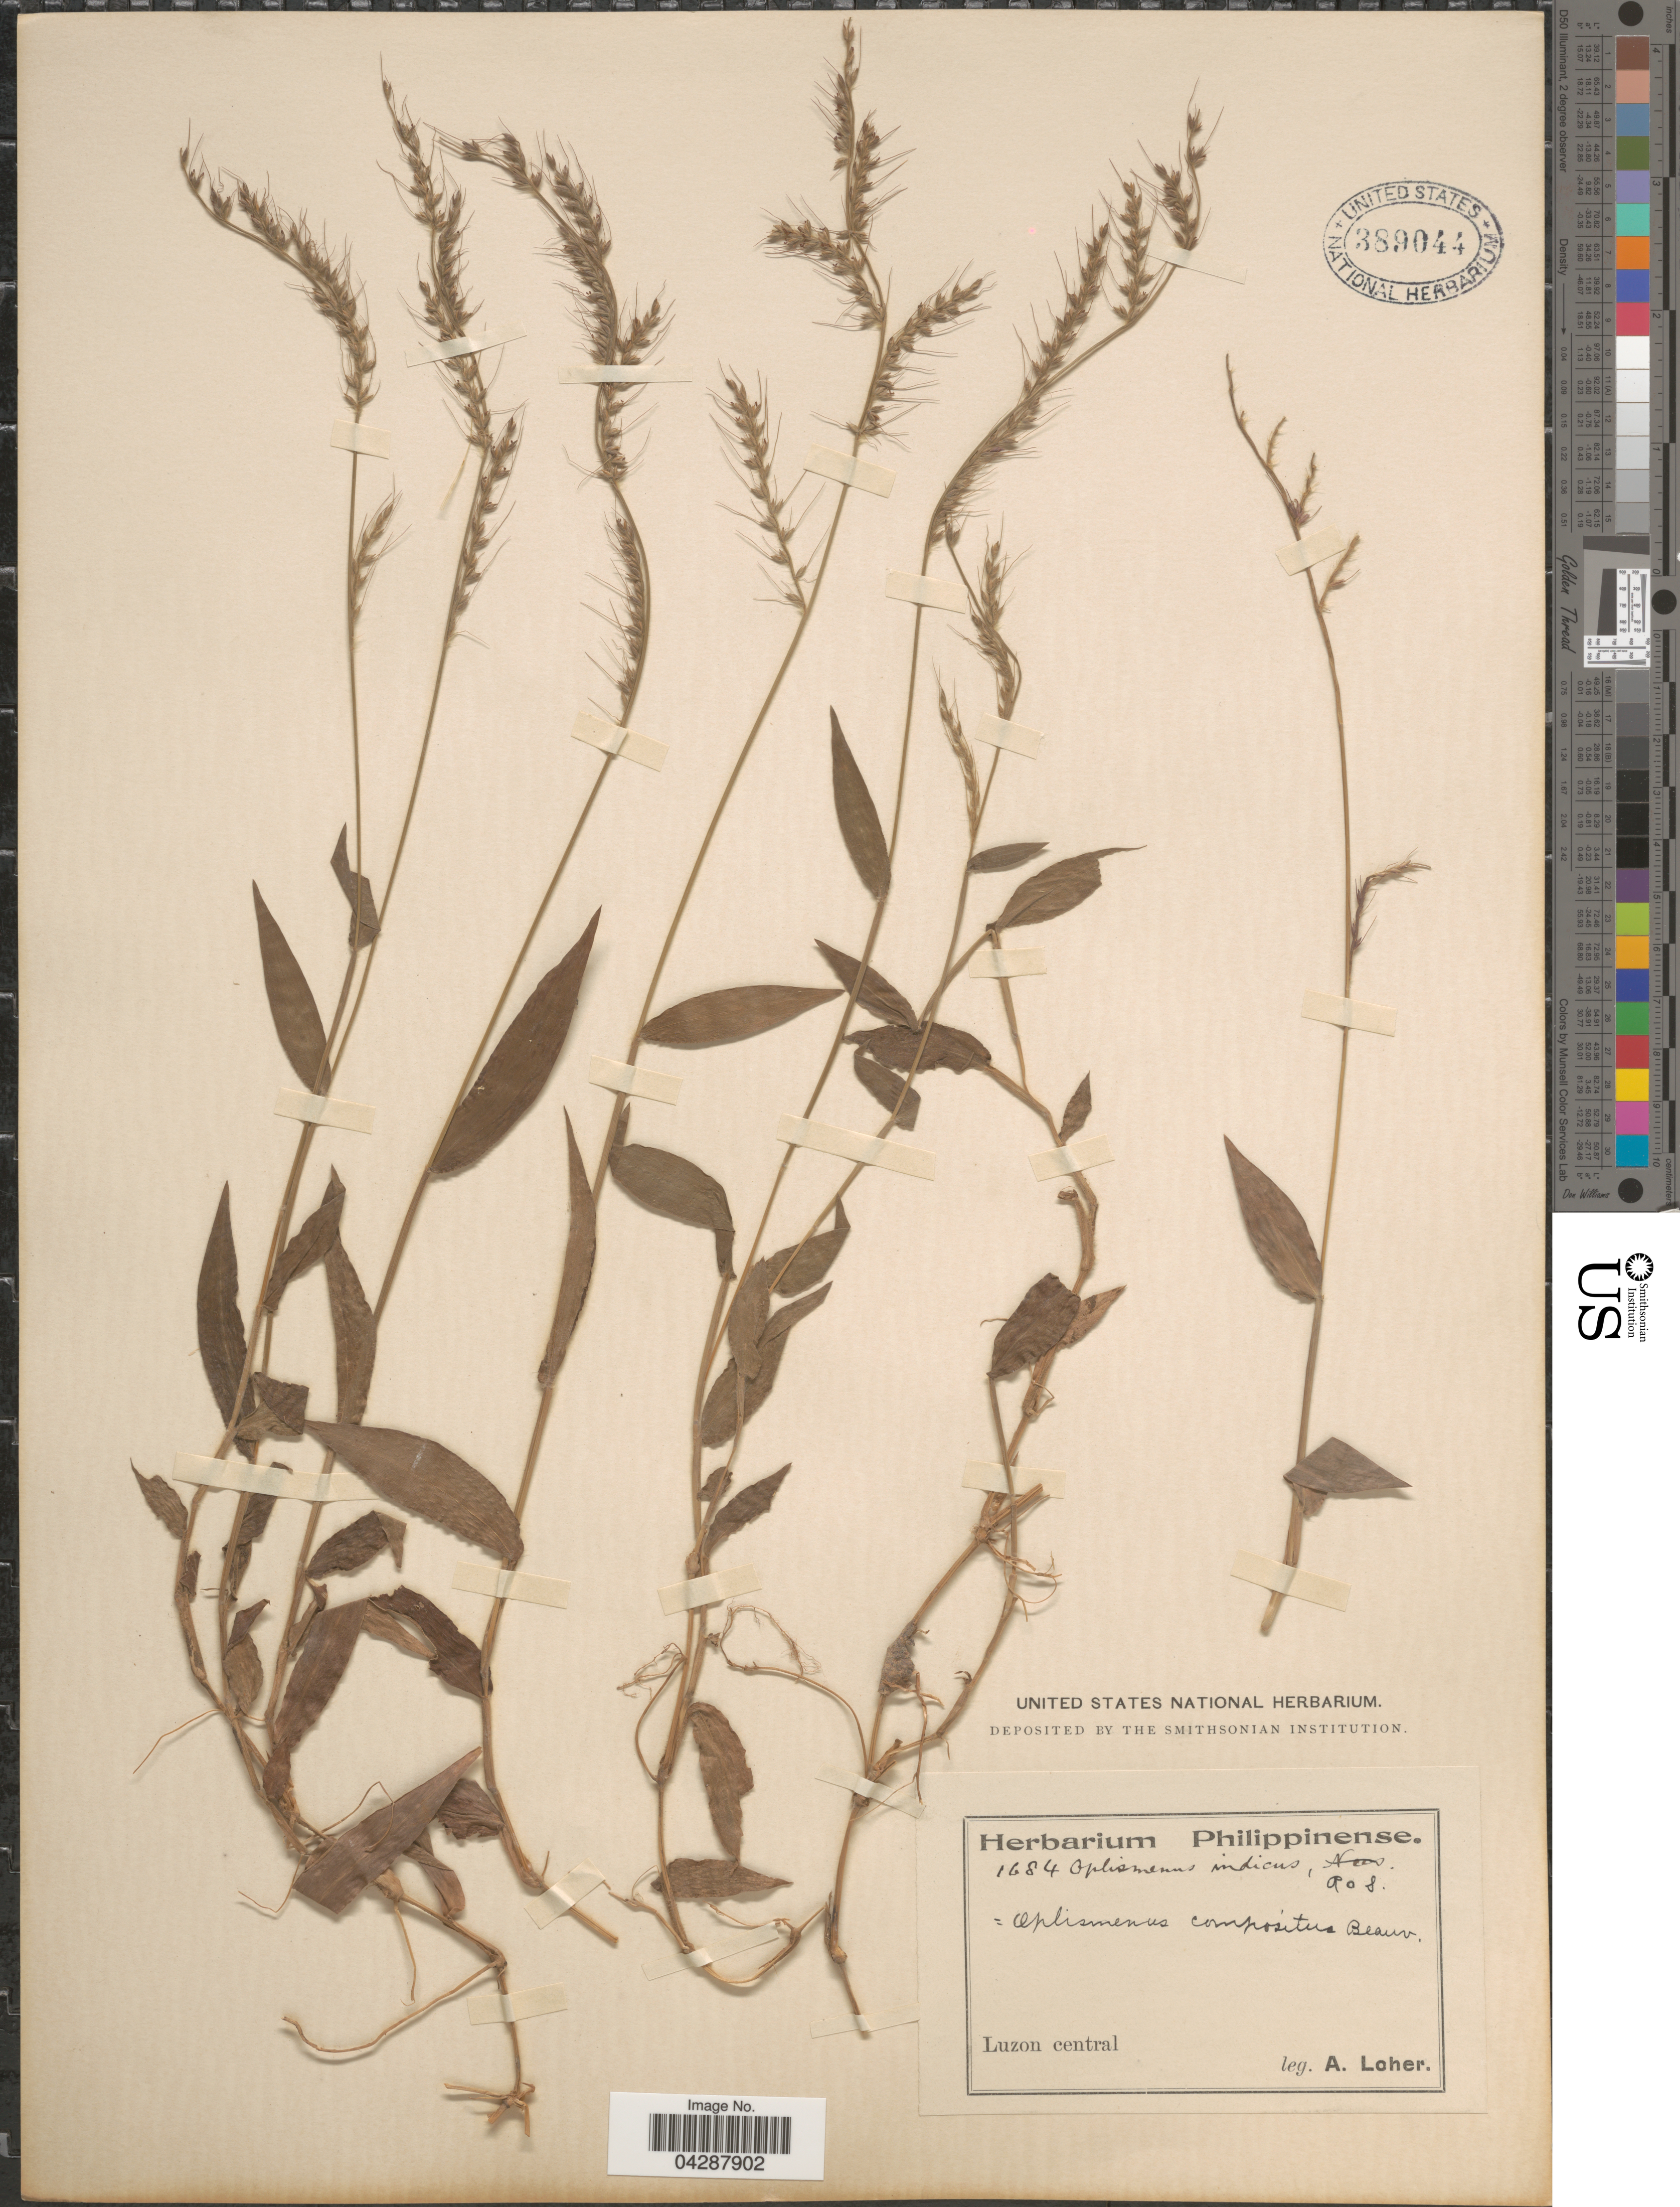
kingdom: Plantae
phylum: Tracheophyta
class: Liliopsida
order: Poales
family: Poaceae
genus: Oplismenus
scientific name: Oplismenus compositus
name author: (L.) P. Beauv.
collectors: A. Loher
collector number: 1684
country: Philippines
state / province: Central Luzon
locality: Luzon central.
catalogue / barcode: US 389044